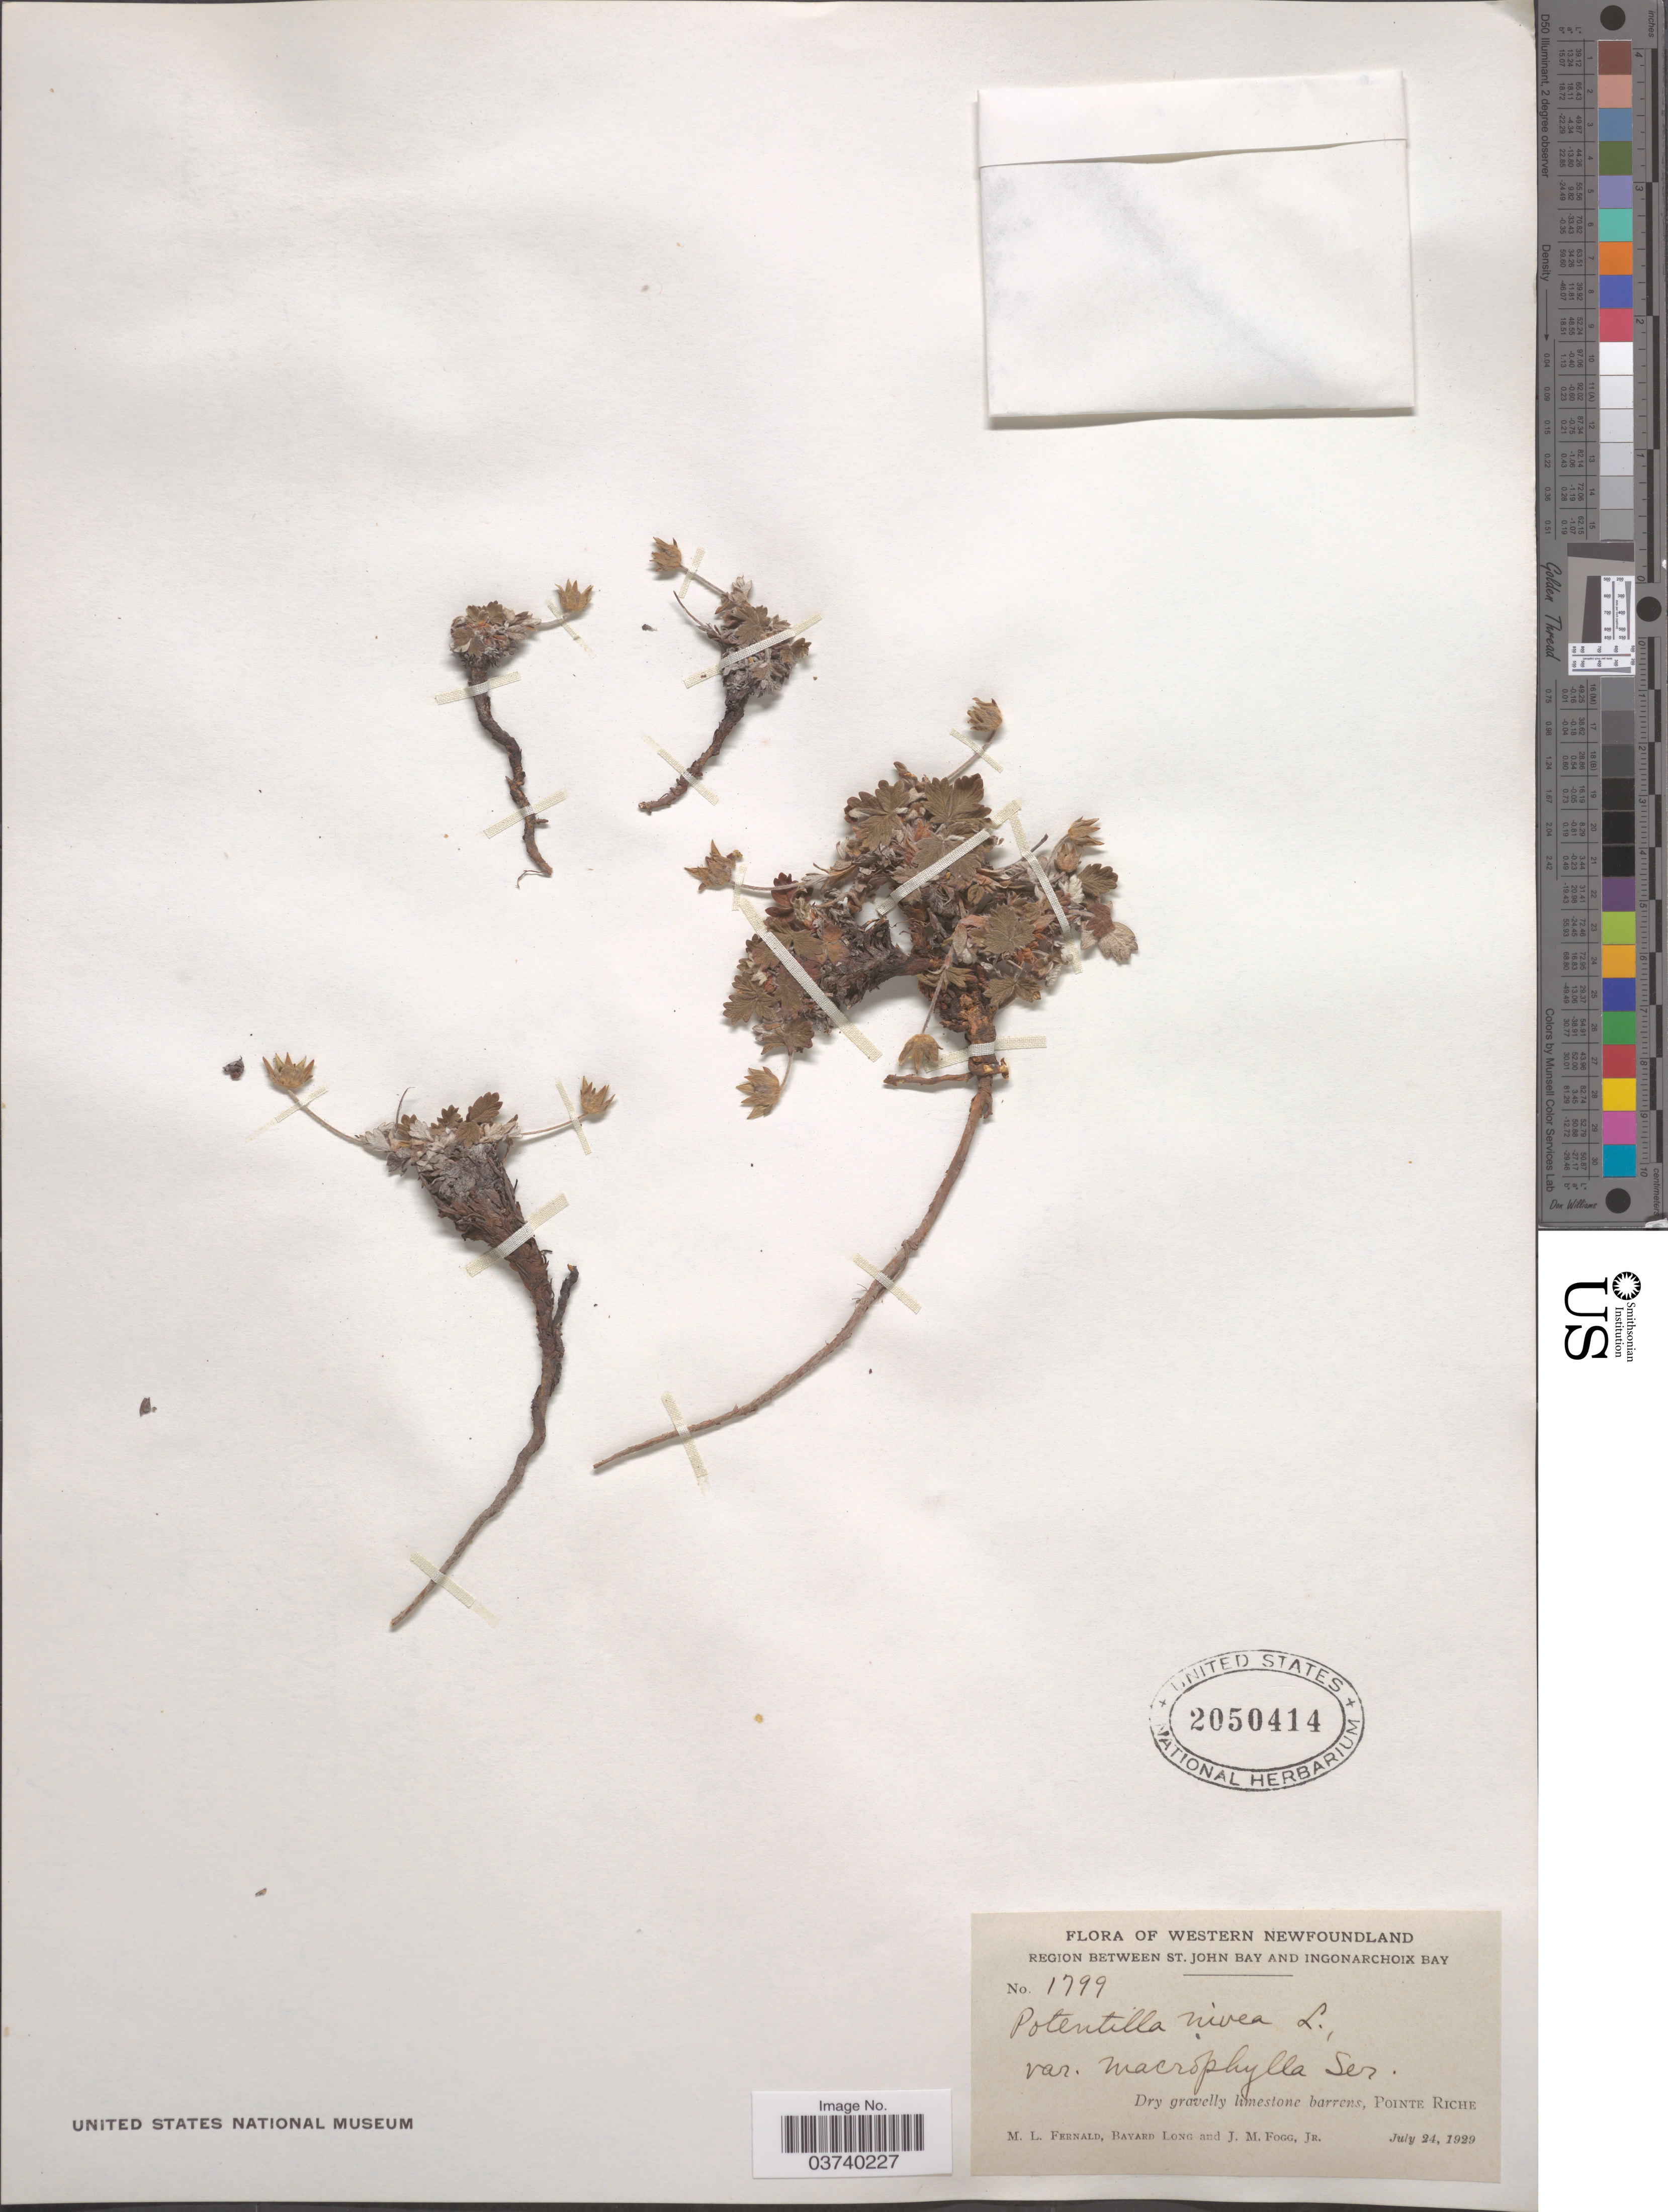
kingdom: Plantae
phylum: Tracheophyta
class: Magnoliopsida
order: Rosales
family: Rosaceae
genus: Potentilla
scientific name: Potentilla nivea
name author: L.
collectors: M. L. Fernald, B. Long & J. Fogg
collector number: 1799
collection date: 1929-07-24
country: Canada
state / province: Newfoundland and Labrador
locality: Western Newfoundland. Region between St. John Bay and Ingonarchoix Bay. Pointe Riche.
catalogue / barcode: US 2050414